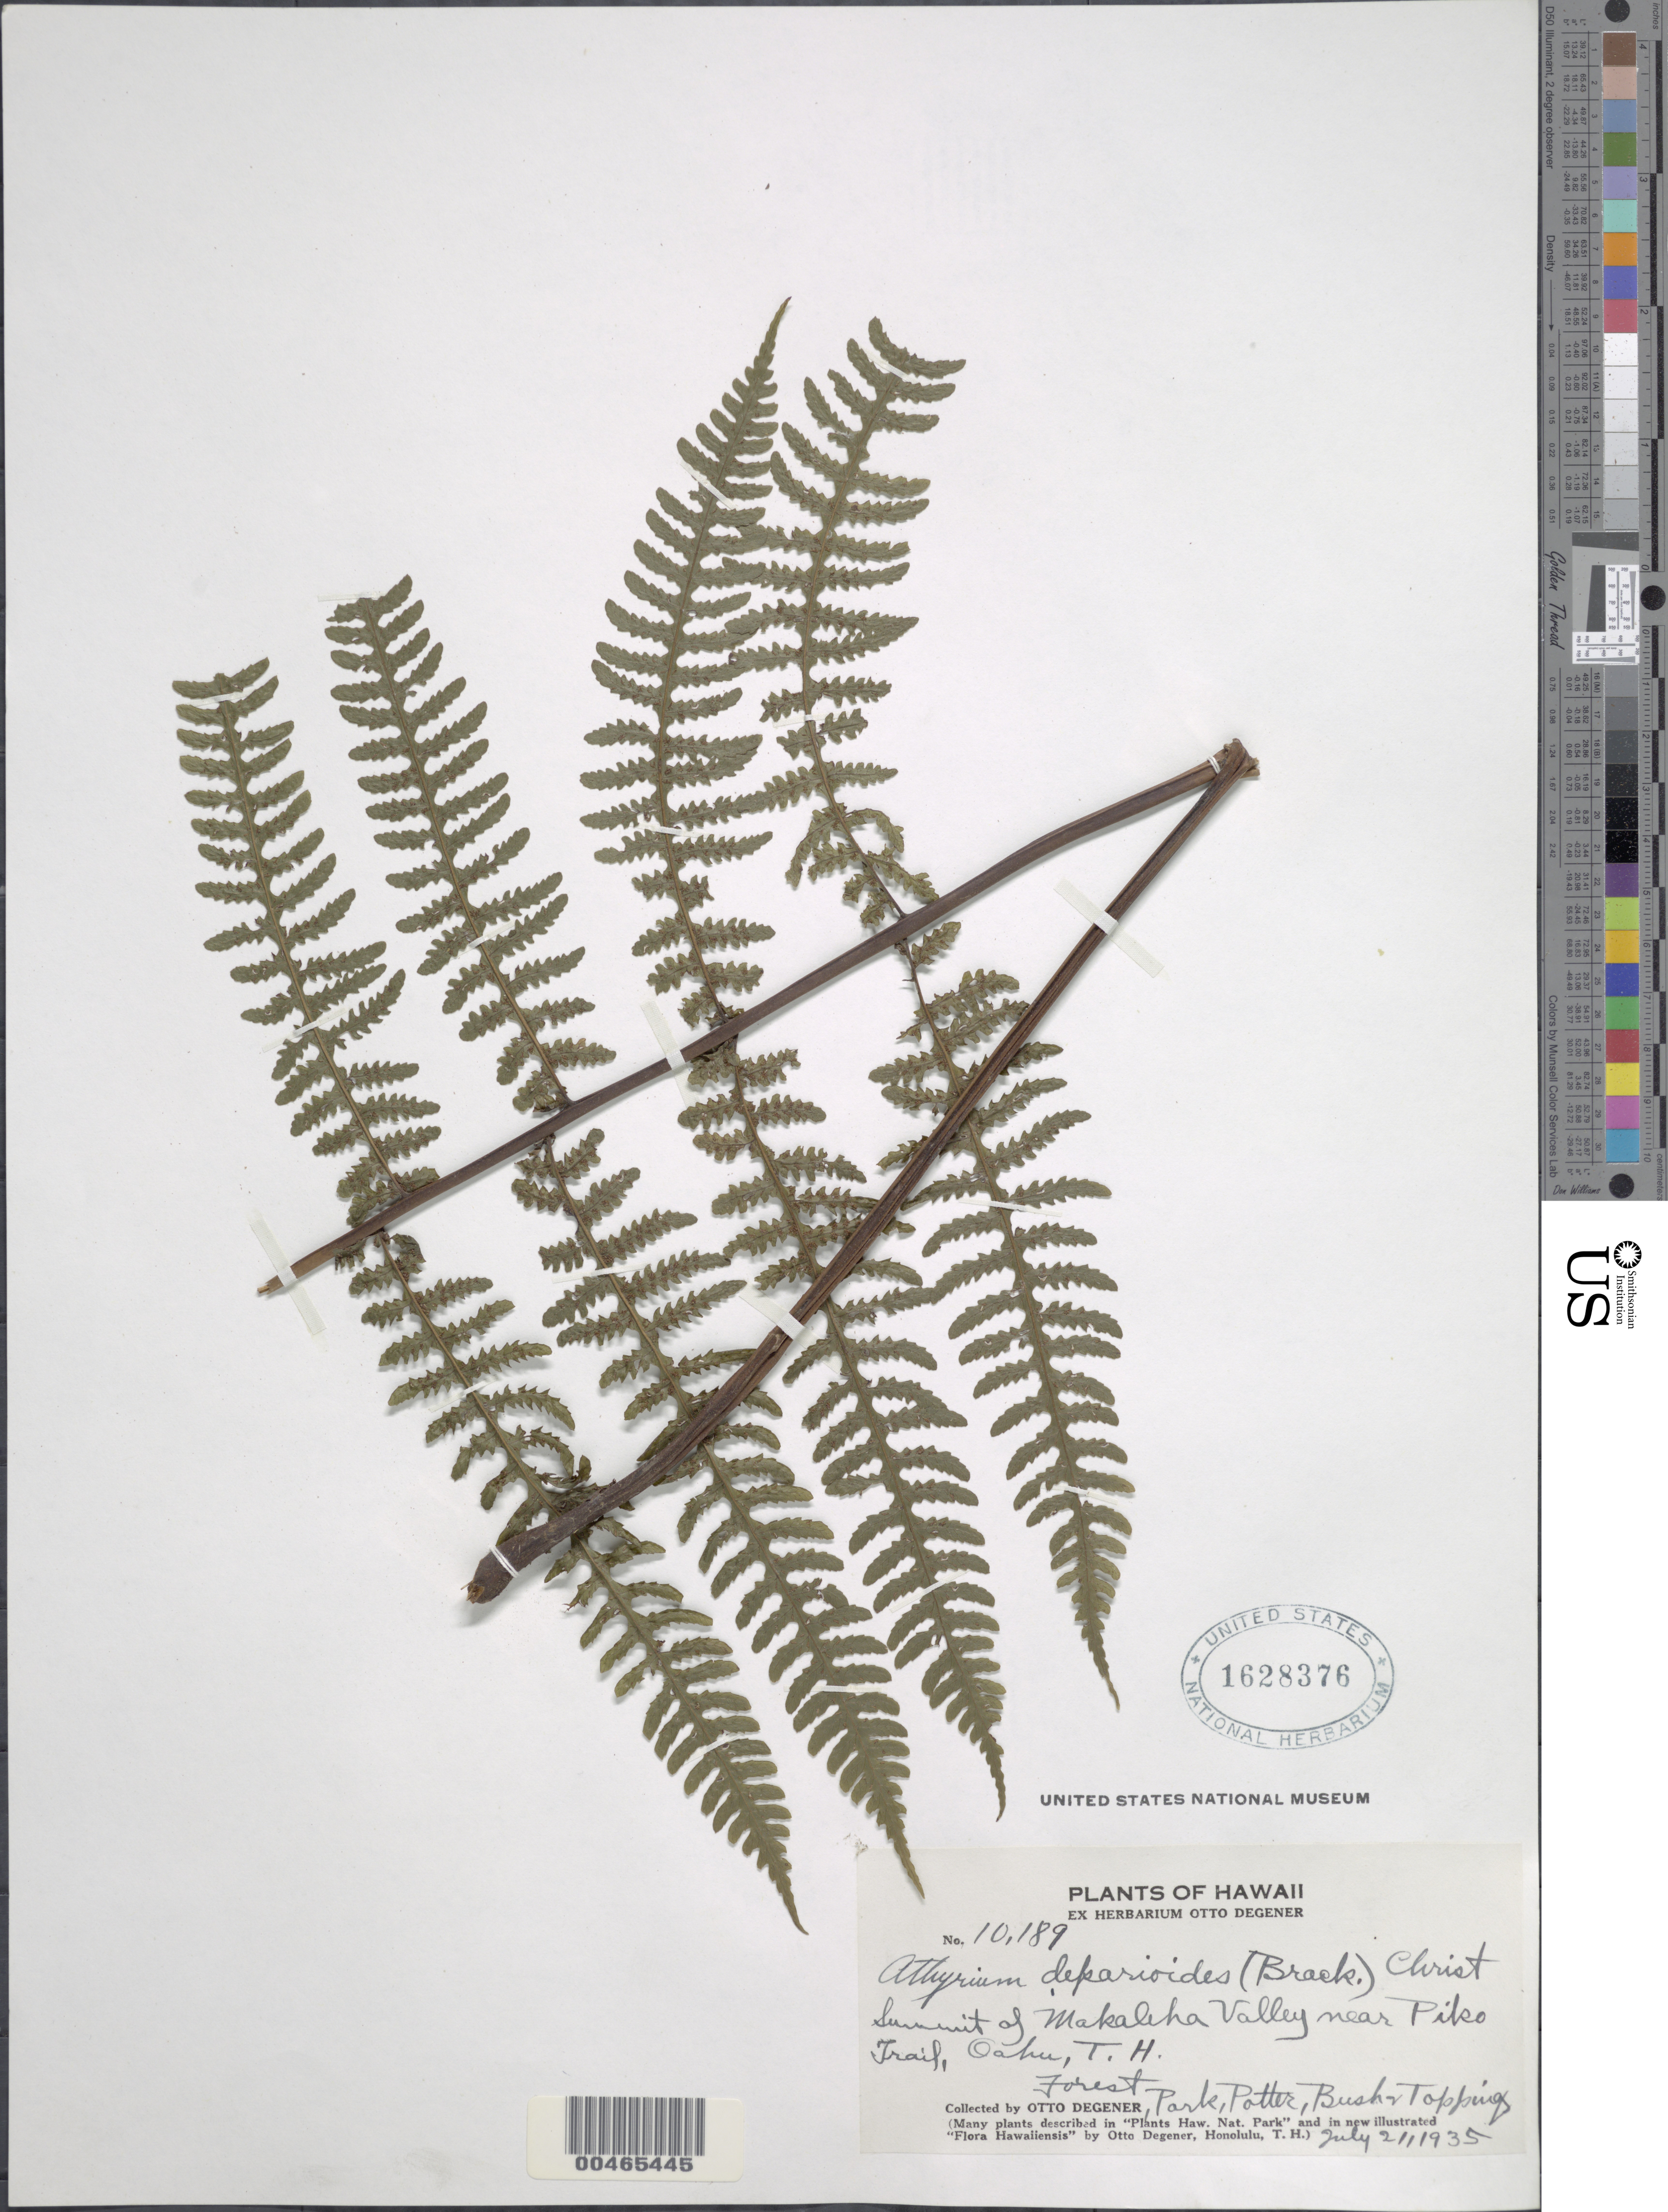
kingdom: Plantae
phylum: Tracheophyta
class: Polypodiopsida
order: Polypodiales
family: Athyriaceae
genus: Deparia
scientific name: Deparia prolifera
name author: (Kaulf.) Hook. & Grev.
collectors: O. Degener, Park, Potter, B. F. Bush & D. L. Topping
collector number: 10189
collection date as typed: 21 Jul 1935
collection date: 1935-07-21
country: United States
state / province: Hawaii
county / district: Honolulu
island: Oahu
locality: Summit of Makaleha Valley near Piko Trail, Oahu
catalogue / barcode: US 1628376